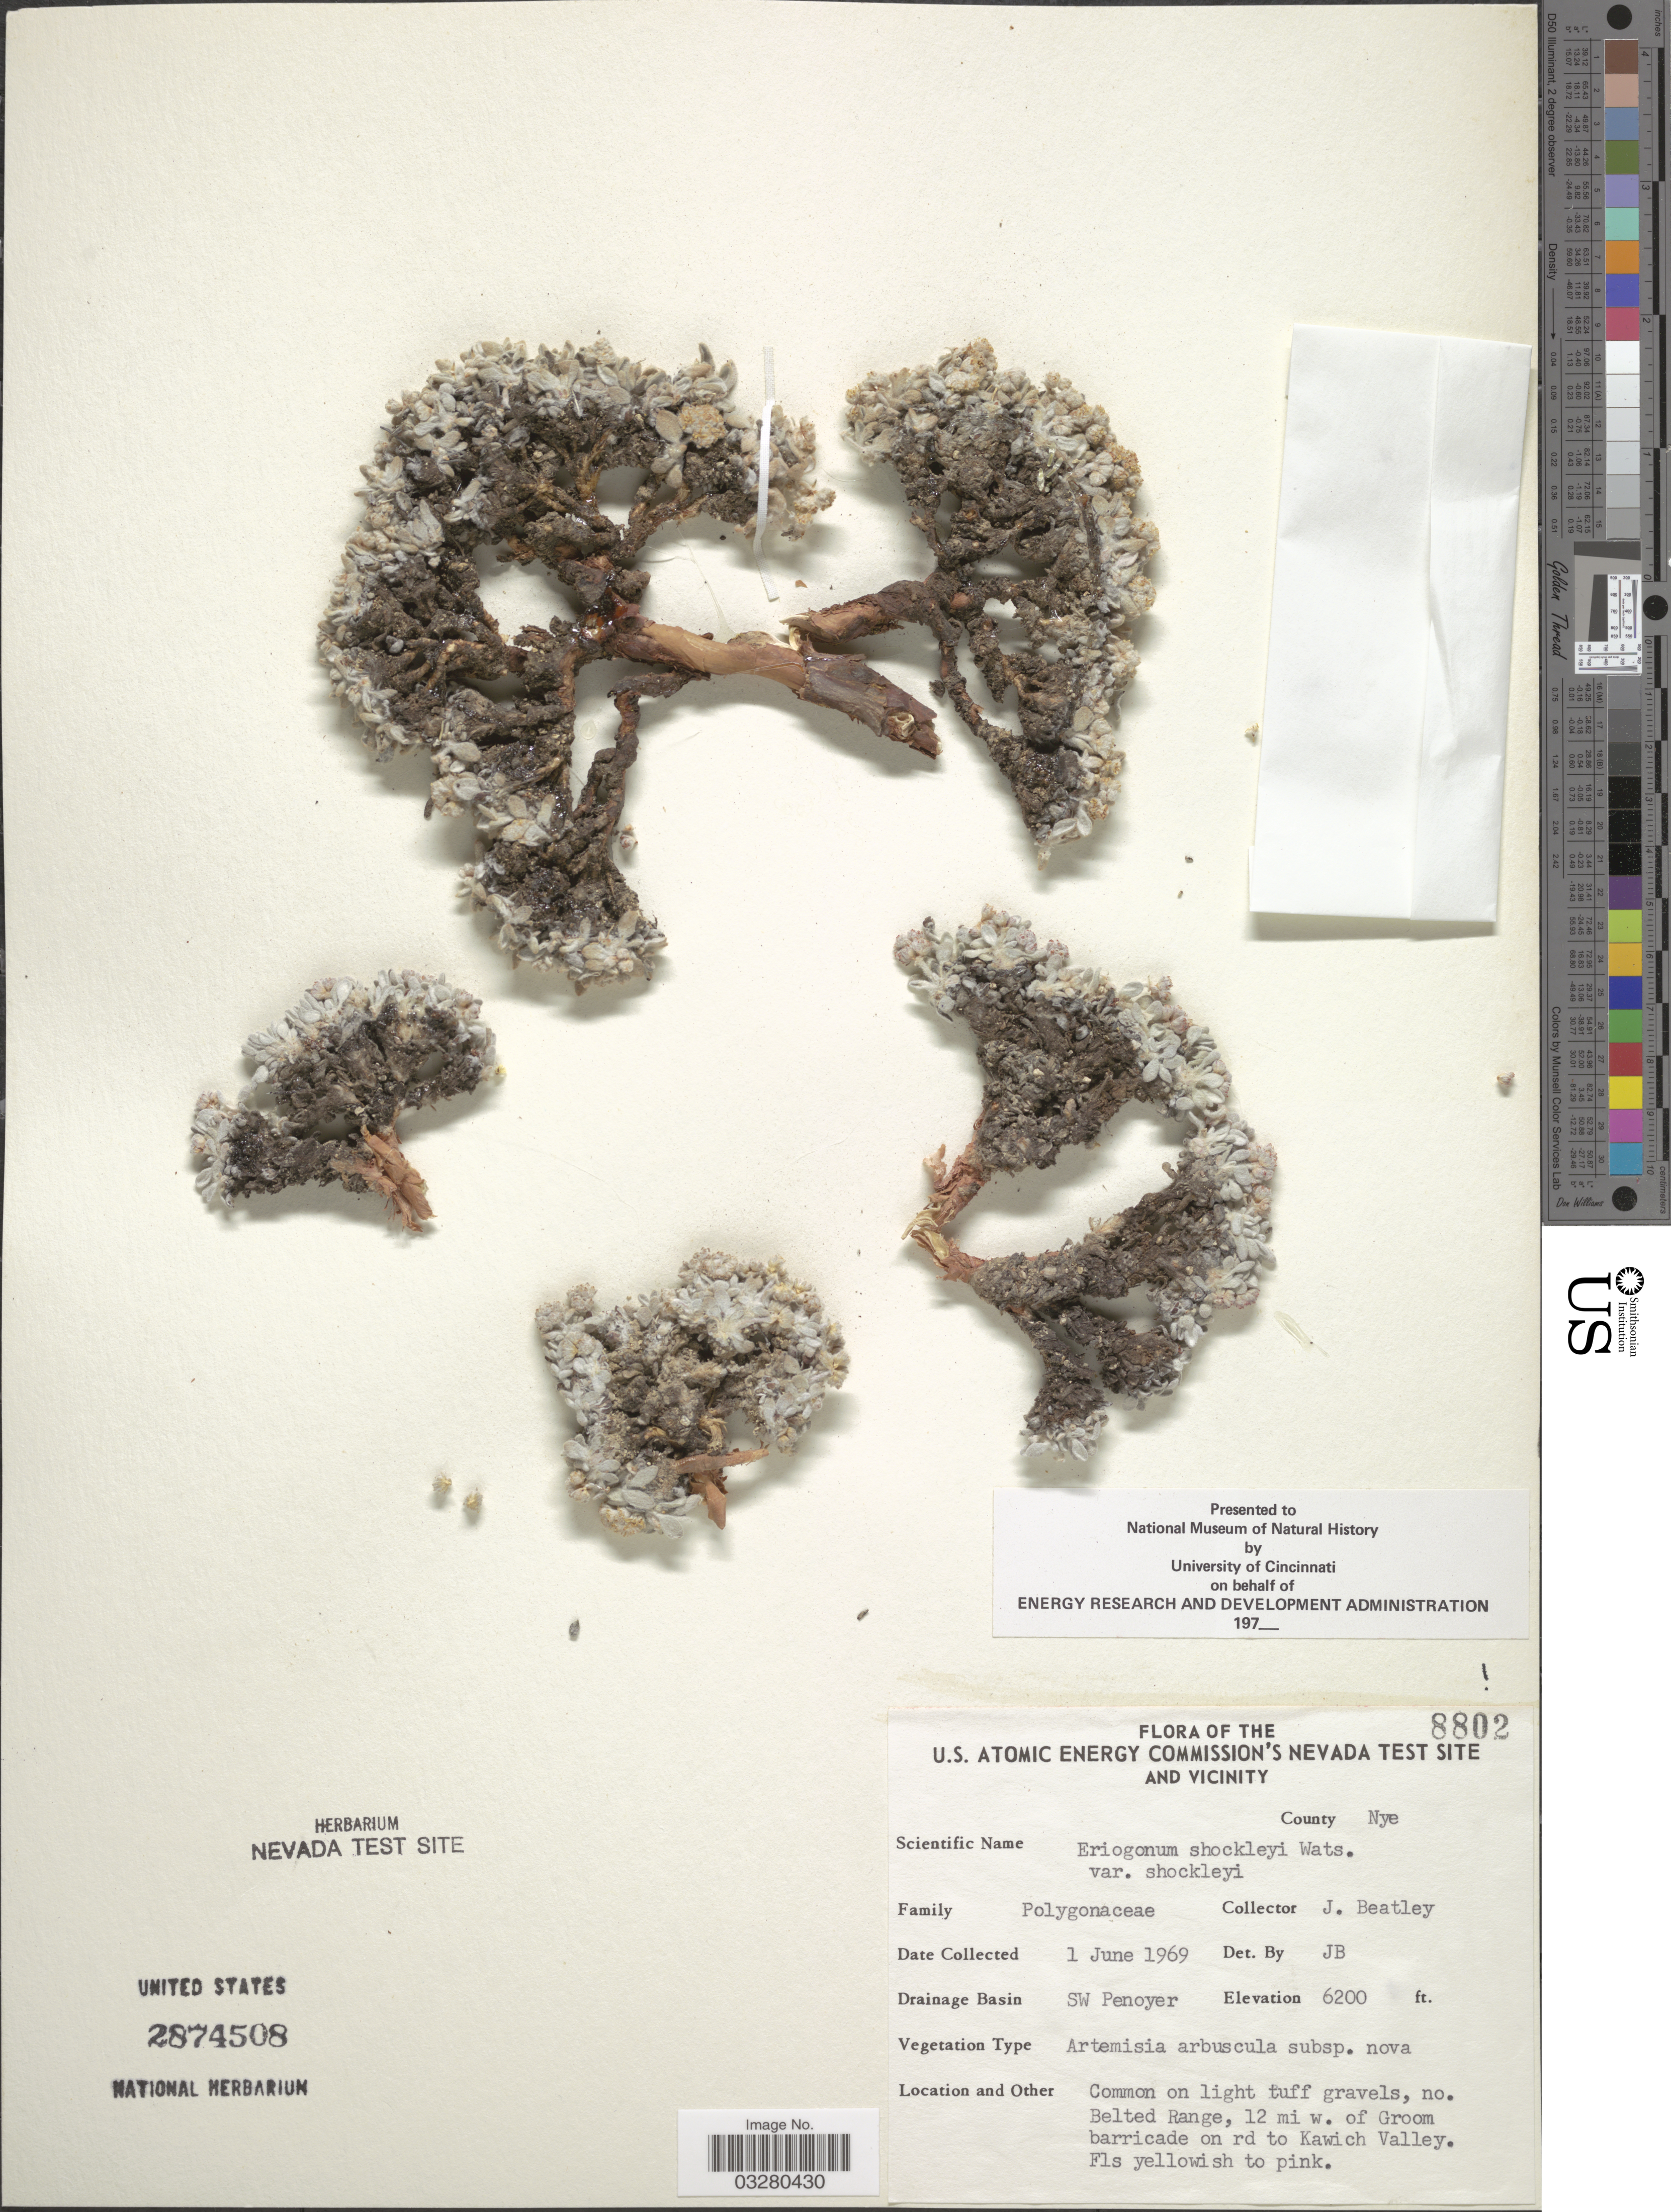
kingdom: Plantae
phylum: Tracheophyta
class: Magnoliopsida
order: Caryophyllales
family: Polygonaceae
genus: Eriogonum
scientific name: Eriogonum shockleyi var. shockleyi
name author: S. Watson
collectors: J. C. Beatley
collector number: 8802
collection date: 1969-06-01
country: United States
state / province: Nevada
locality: U.S. Atomic Energy Commission's Nevada Test Site and Vicinity. County Nye. Drainage Basin SW Penoyer. No. Belted Range, 12 mi w. of Groom barricade on rd to Kawich Valley.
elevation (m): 1890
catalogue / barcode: US 2874508